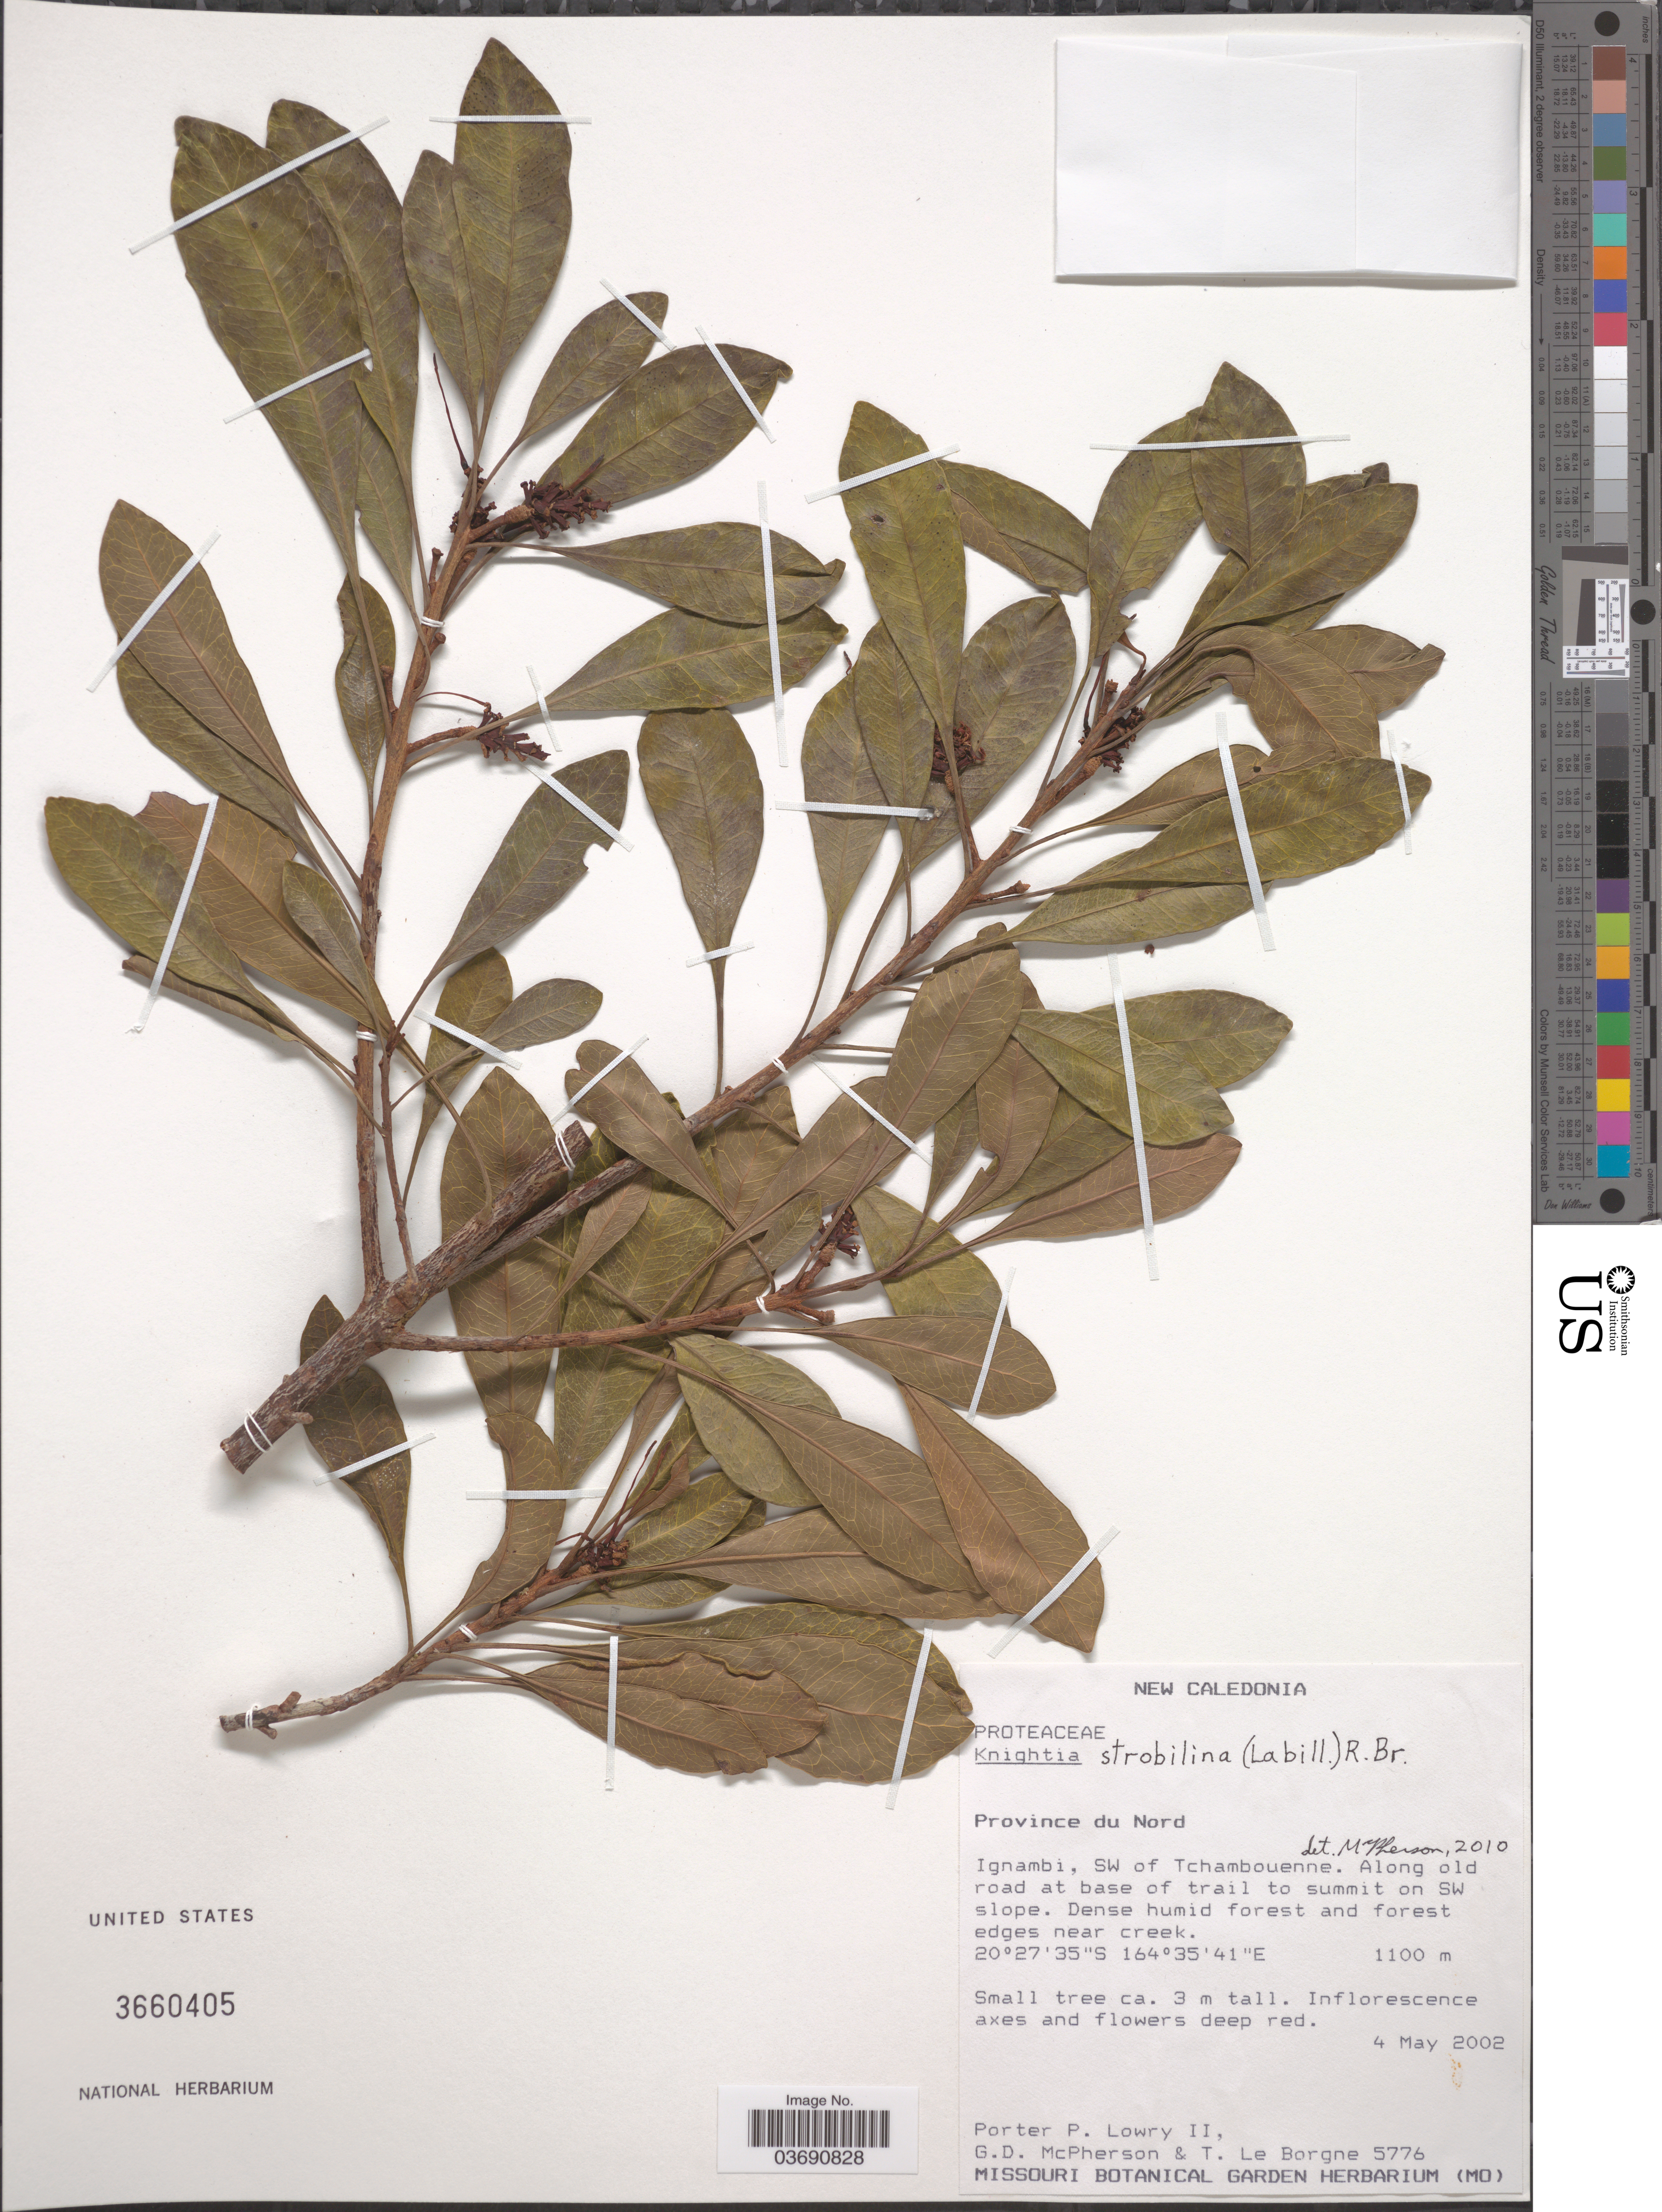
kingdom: Plantae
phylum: Tracheophyta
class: Magnoliopsida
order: Proteales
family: Proteaceae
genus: Knightia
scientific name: Knightia strobilina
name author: (Labill.) R. Br.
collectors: P. P. Lowry, G. D. McPherson & T. Le Borgne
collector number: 5776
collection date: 2002-05-04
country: New Caledonia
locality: Province du Nord. Ignambi, SW of Tchambouenne. Along old road at base of trail to summit on SW slope. Dense humid forest and forest edges near creek.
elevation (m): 1100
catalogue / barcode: US 3660405